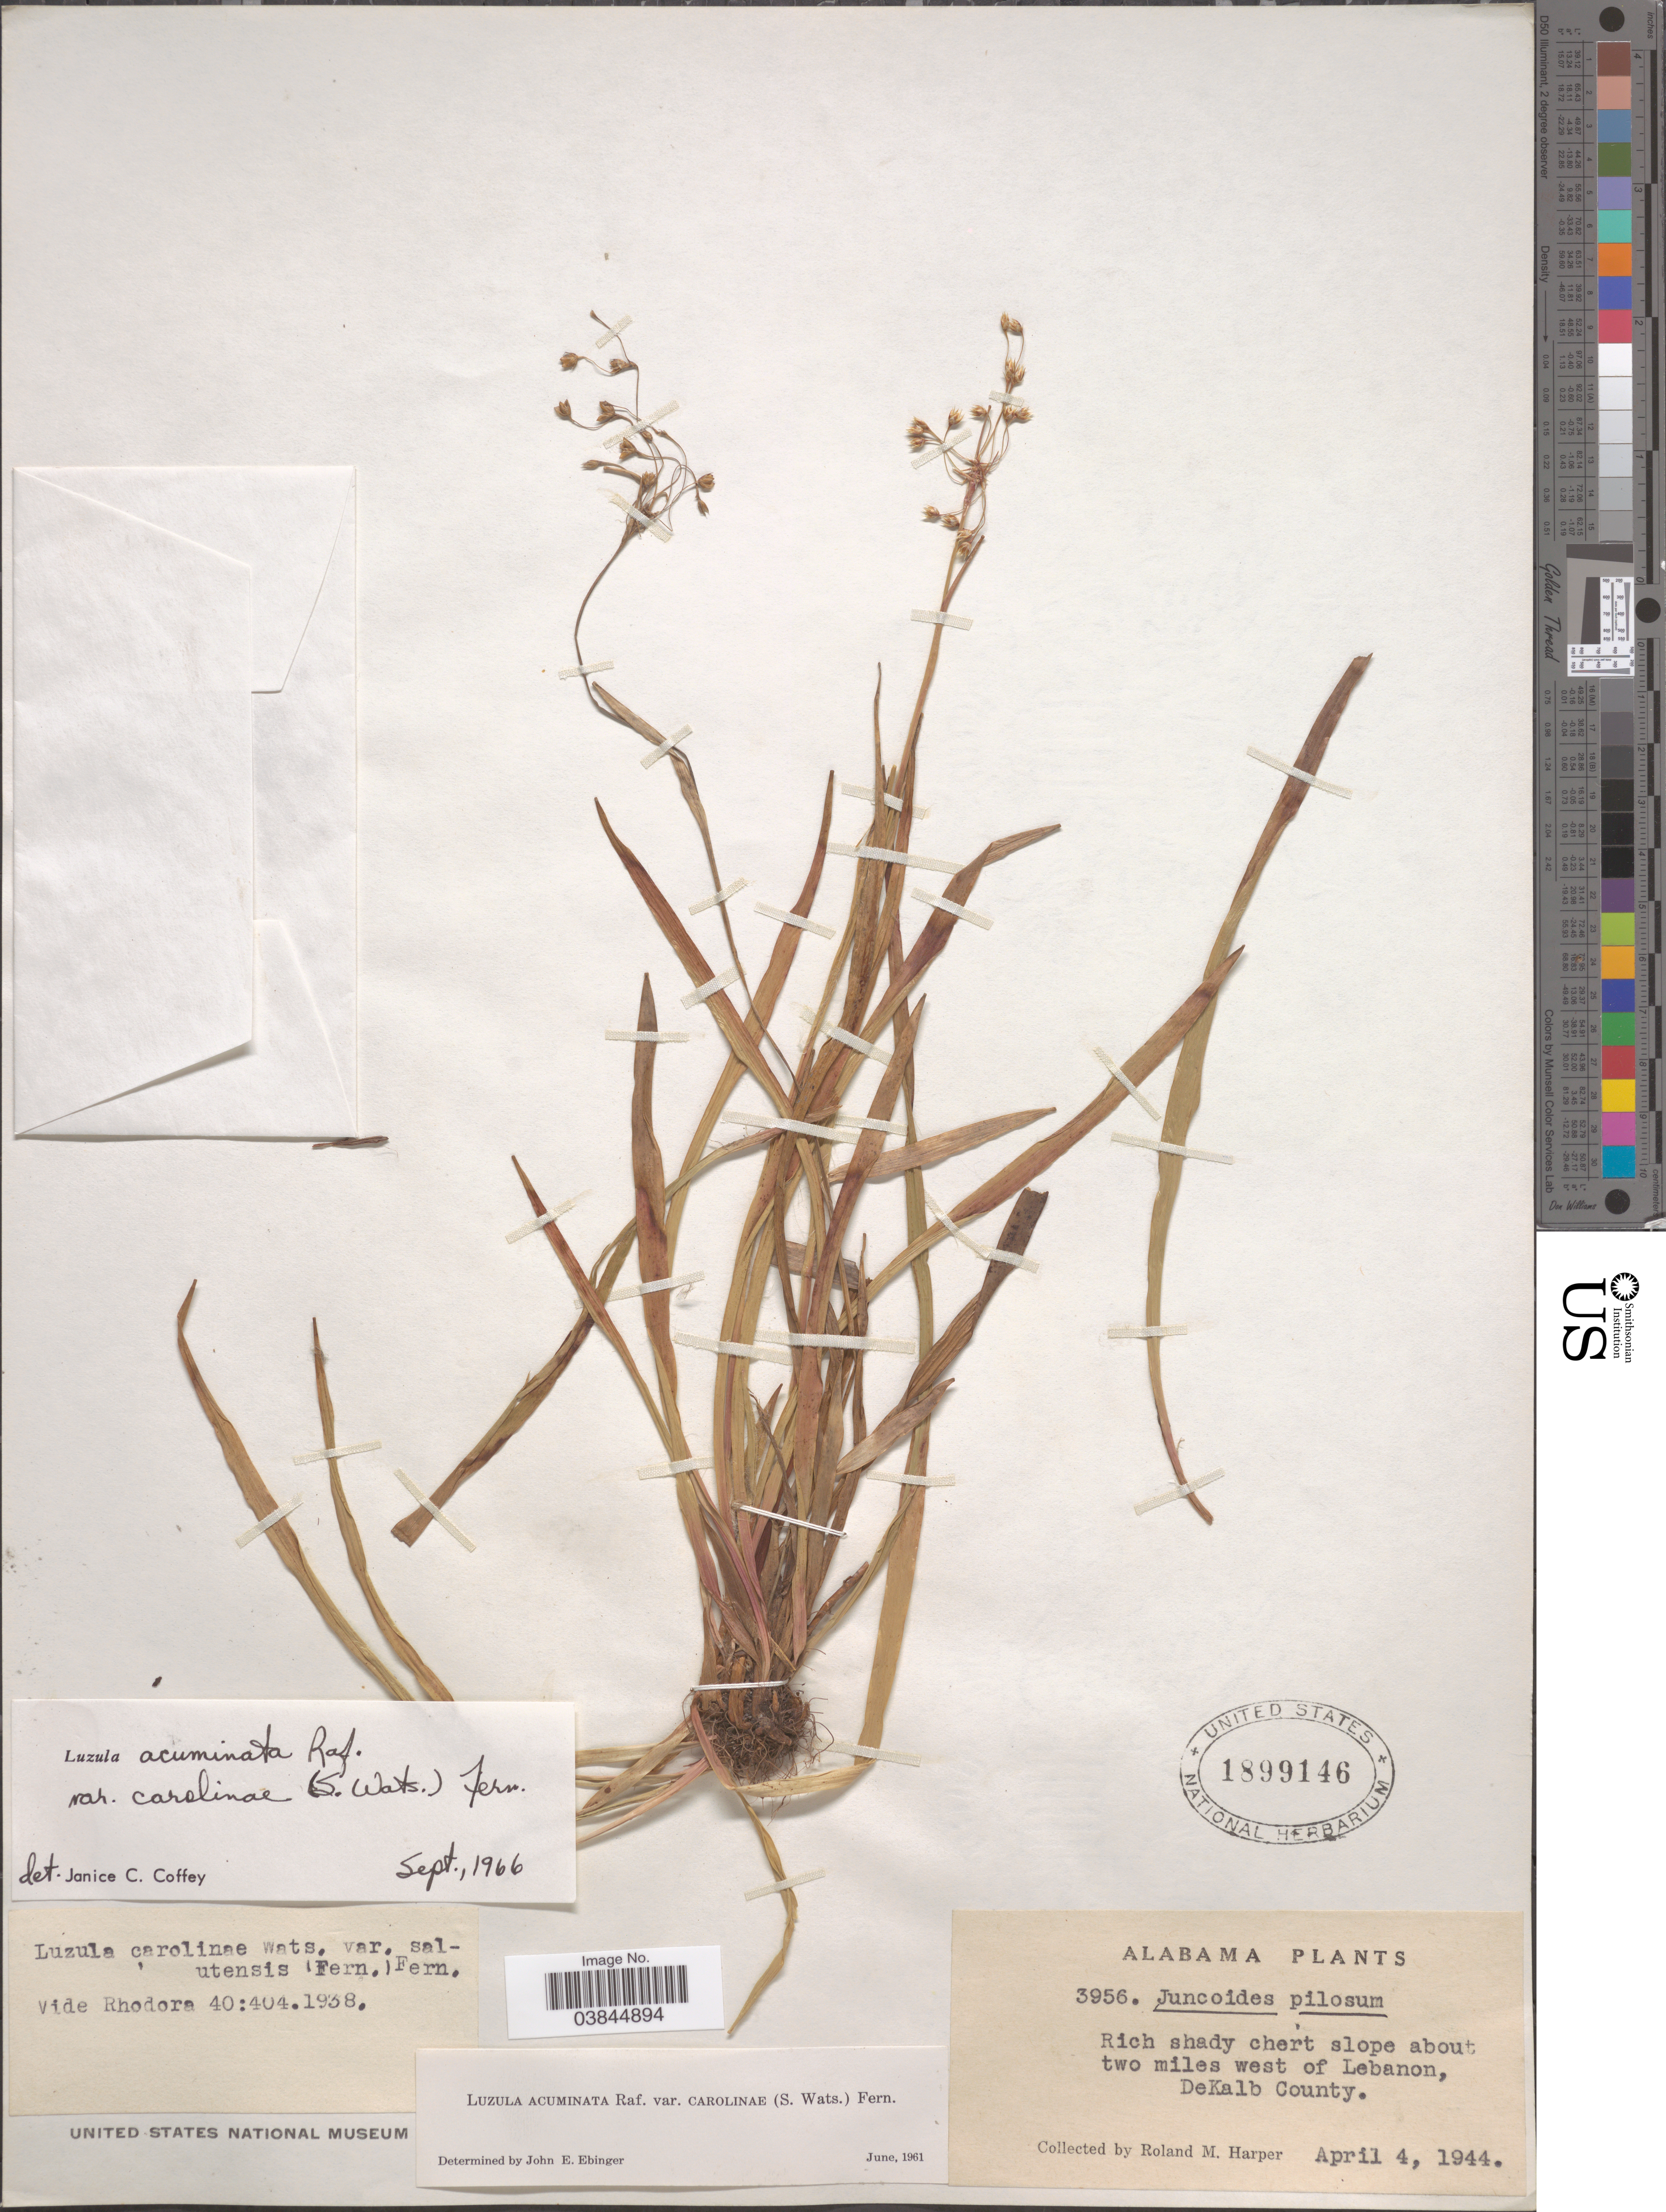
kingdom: Plantae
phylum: Tracheophyta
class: Liliopsida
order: Poales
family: Juncaceae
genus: Luzula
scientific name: Luzula acuminata var. carolinae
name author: (S. Watson) Fernald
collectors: R. M. Harper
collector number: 3956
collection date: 1944-04-04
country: United States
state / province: Alabama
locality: About two miles west of Lebanon, DeKalb County.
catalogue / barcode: US 1899146